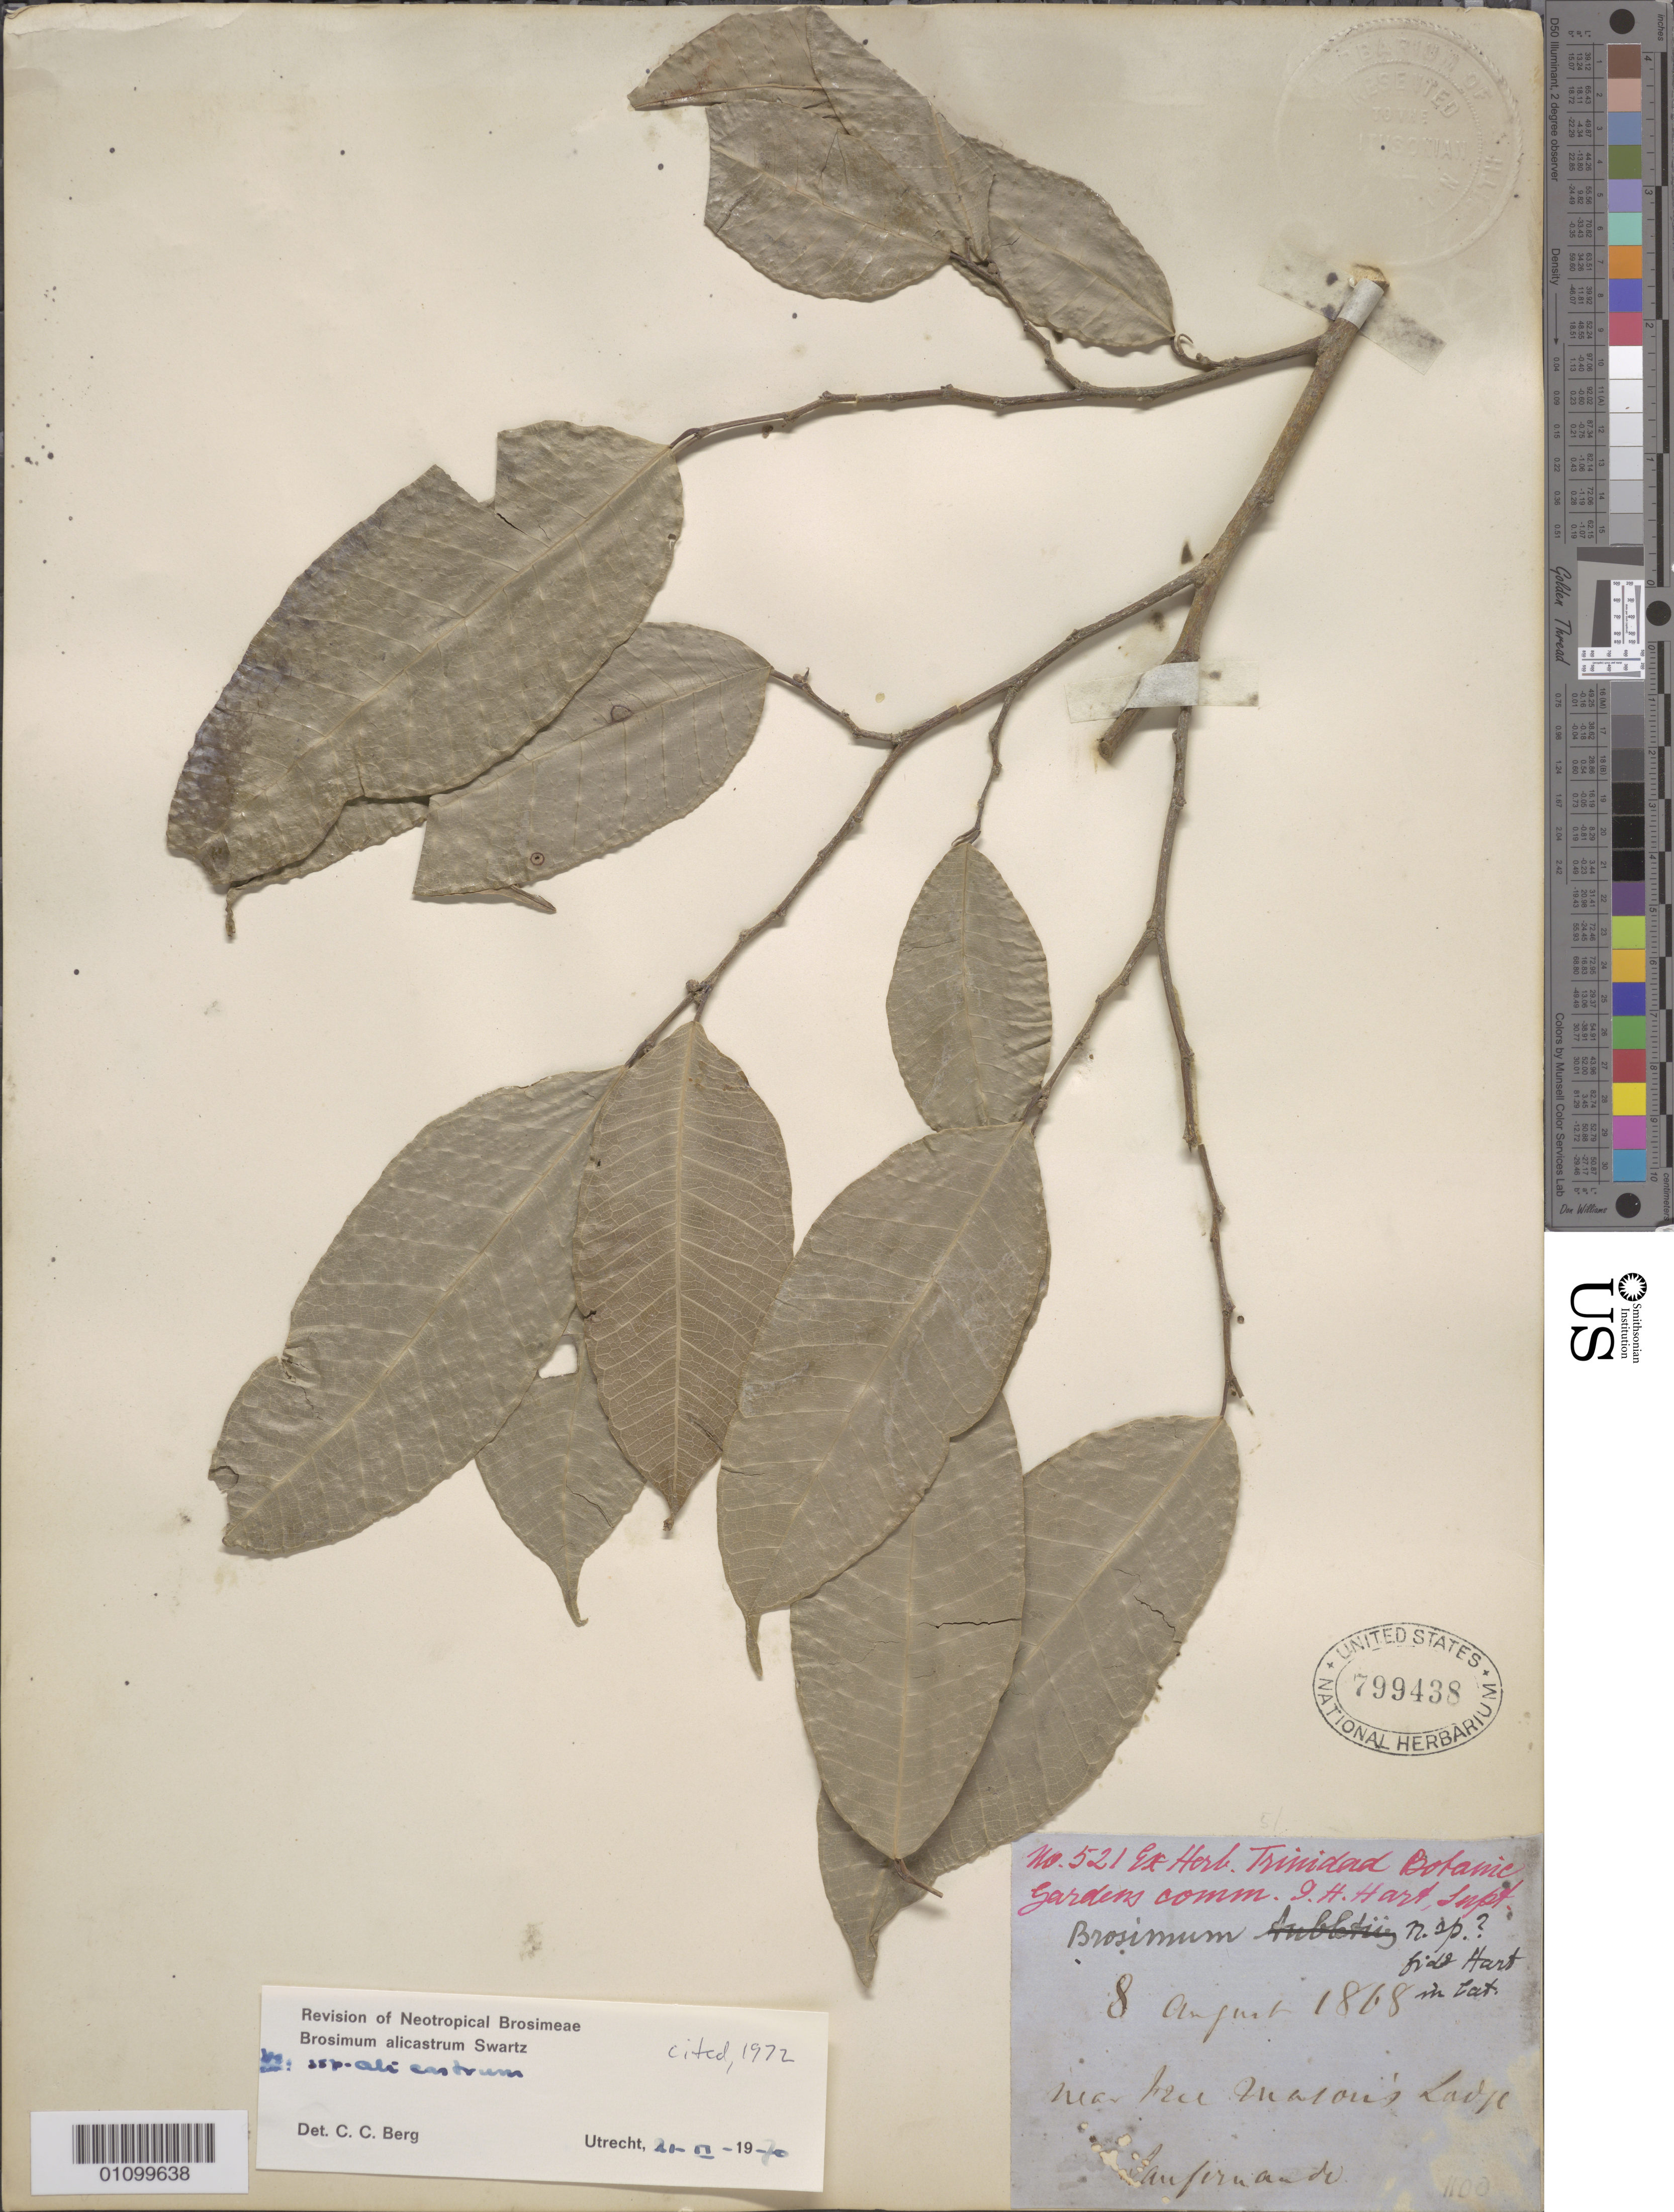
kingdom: Plantae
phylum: Tracheophyta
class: Magnoliopsida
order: Rosales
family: Moraceae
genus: Brosimum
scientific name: Brosimum alicastrum subsp. alicastrum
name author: Sw.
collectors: J. H. Hart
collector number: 521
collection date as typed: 08 Aug 1868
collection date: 1868-08-08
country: Trinidad and Tobago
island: Trinidad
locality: near Free Mason's Lodge; San Fernando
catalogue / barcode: US 799438